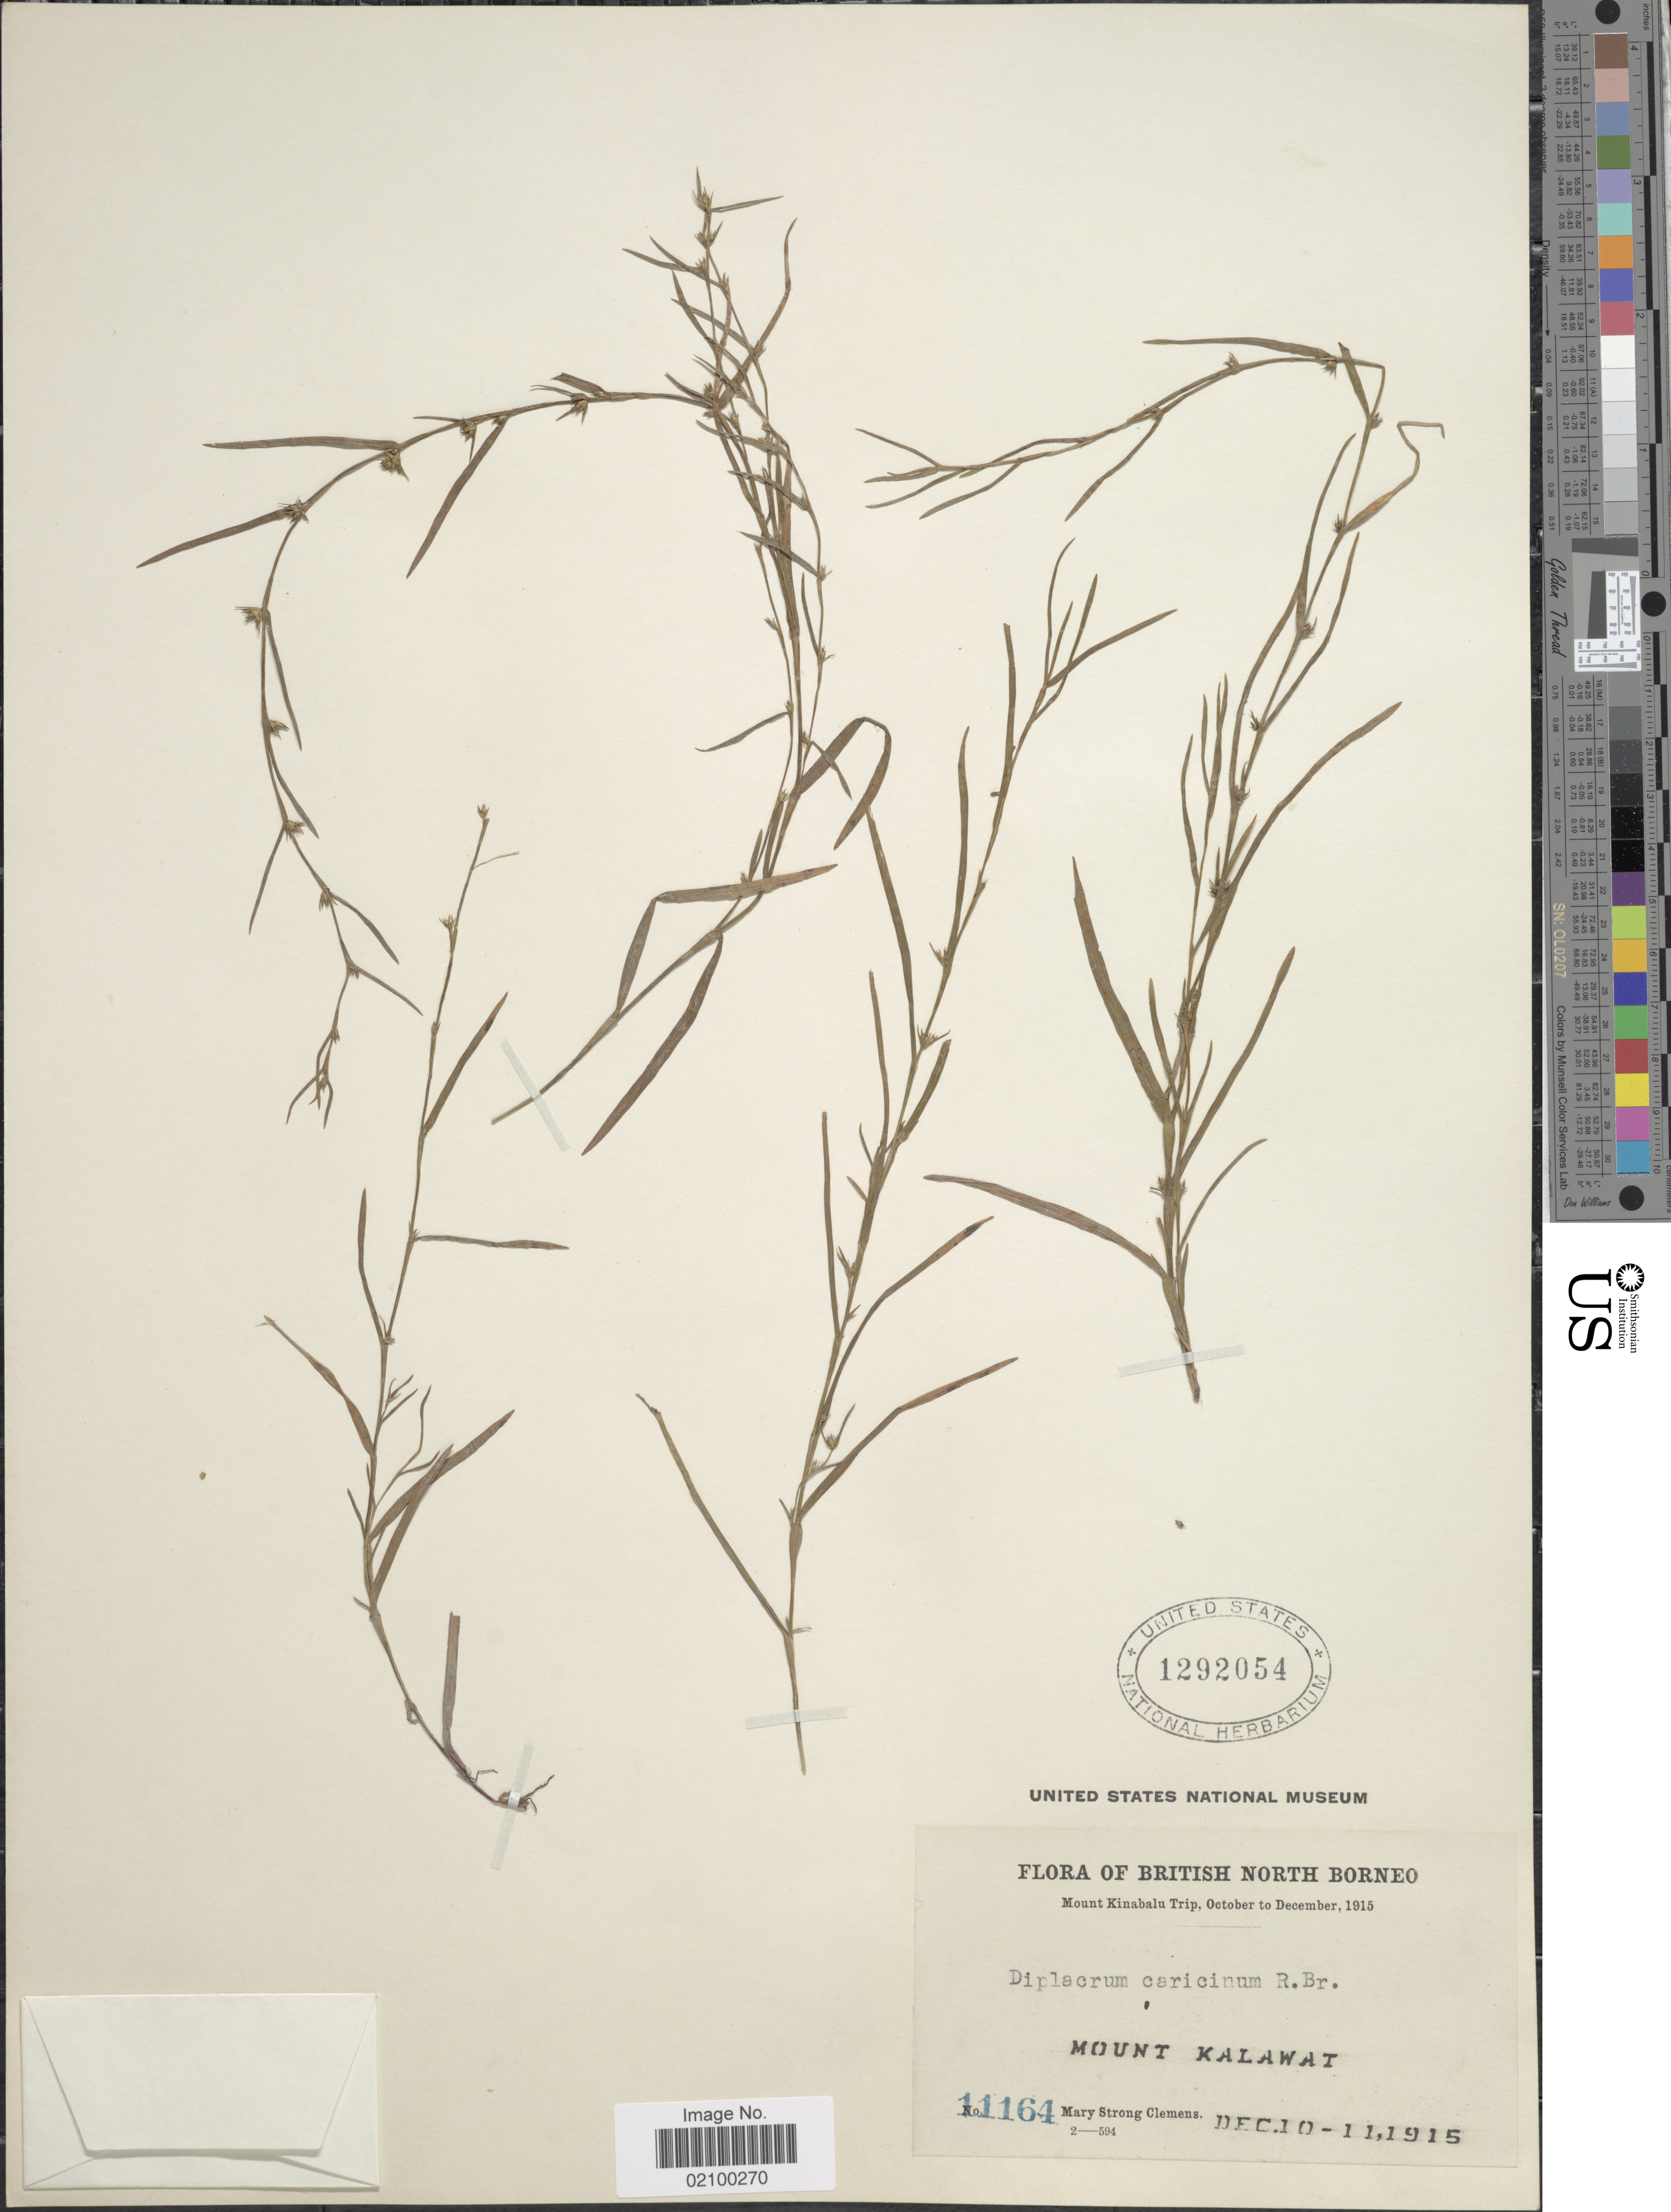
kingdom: Plantae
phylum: Tracheophyta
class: Liliopsida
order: Poales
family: Cyperaceae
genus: Diplacrum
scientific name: Diplacrum caricinum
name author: R. Br.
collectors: M. S. Clemens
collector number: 11164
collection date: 1915-12-10/1915-12-11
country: Malaysia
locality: British North Borneo, Mount Kalawat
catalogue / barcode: US 1292054